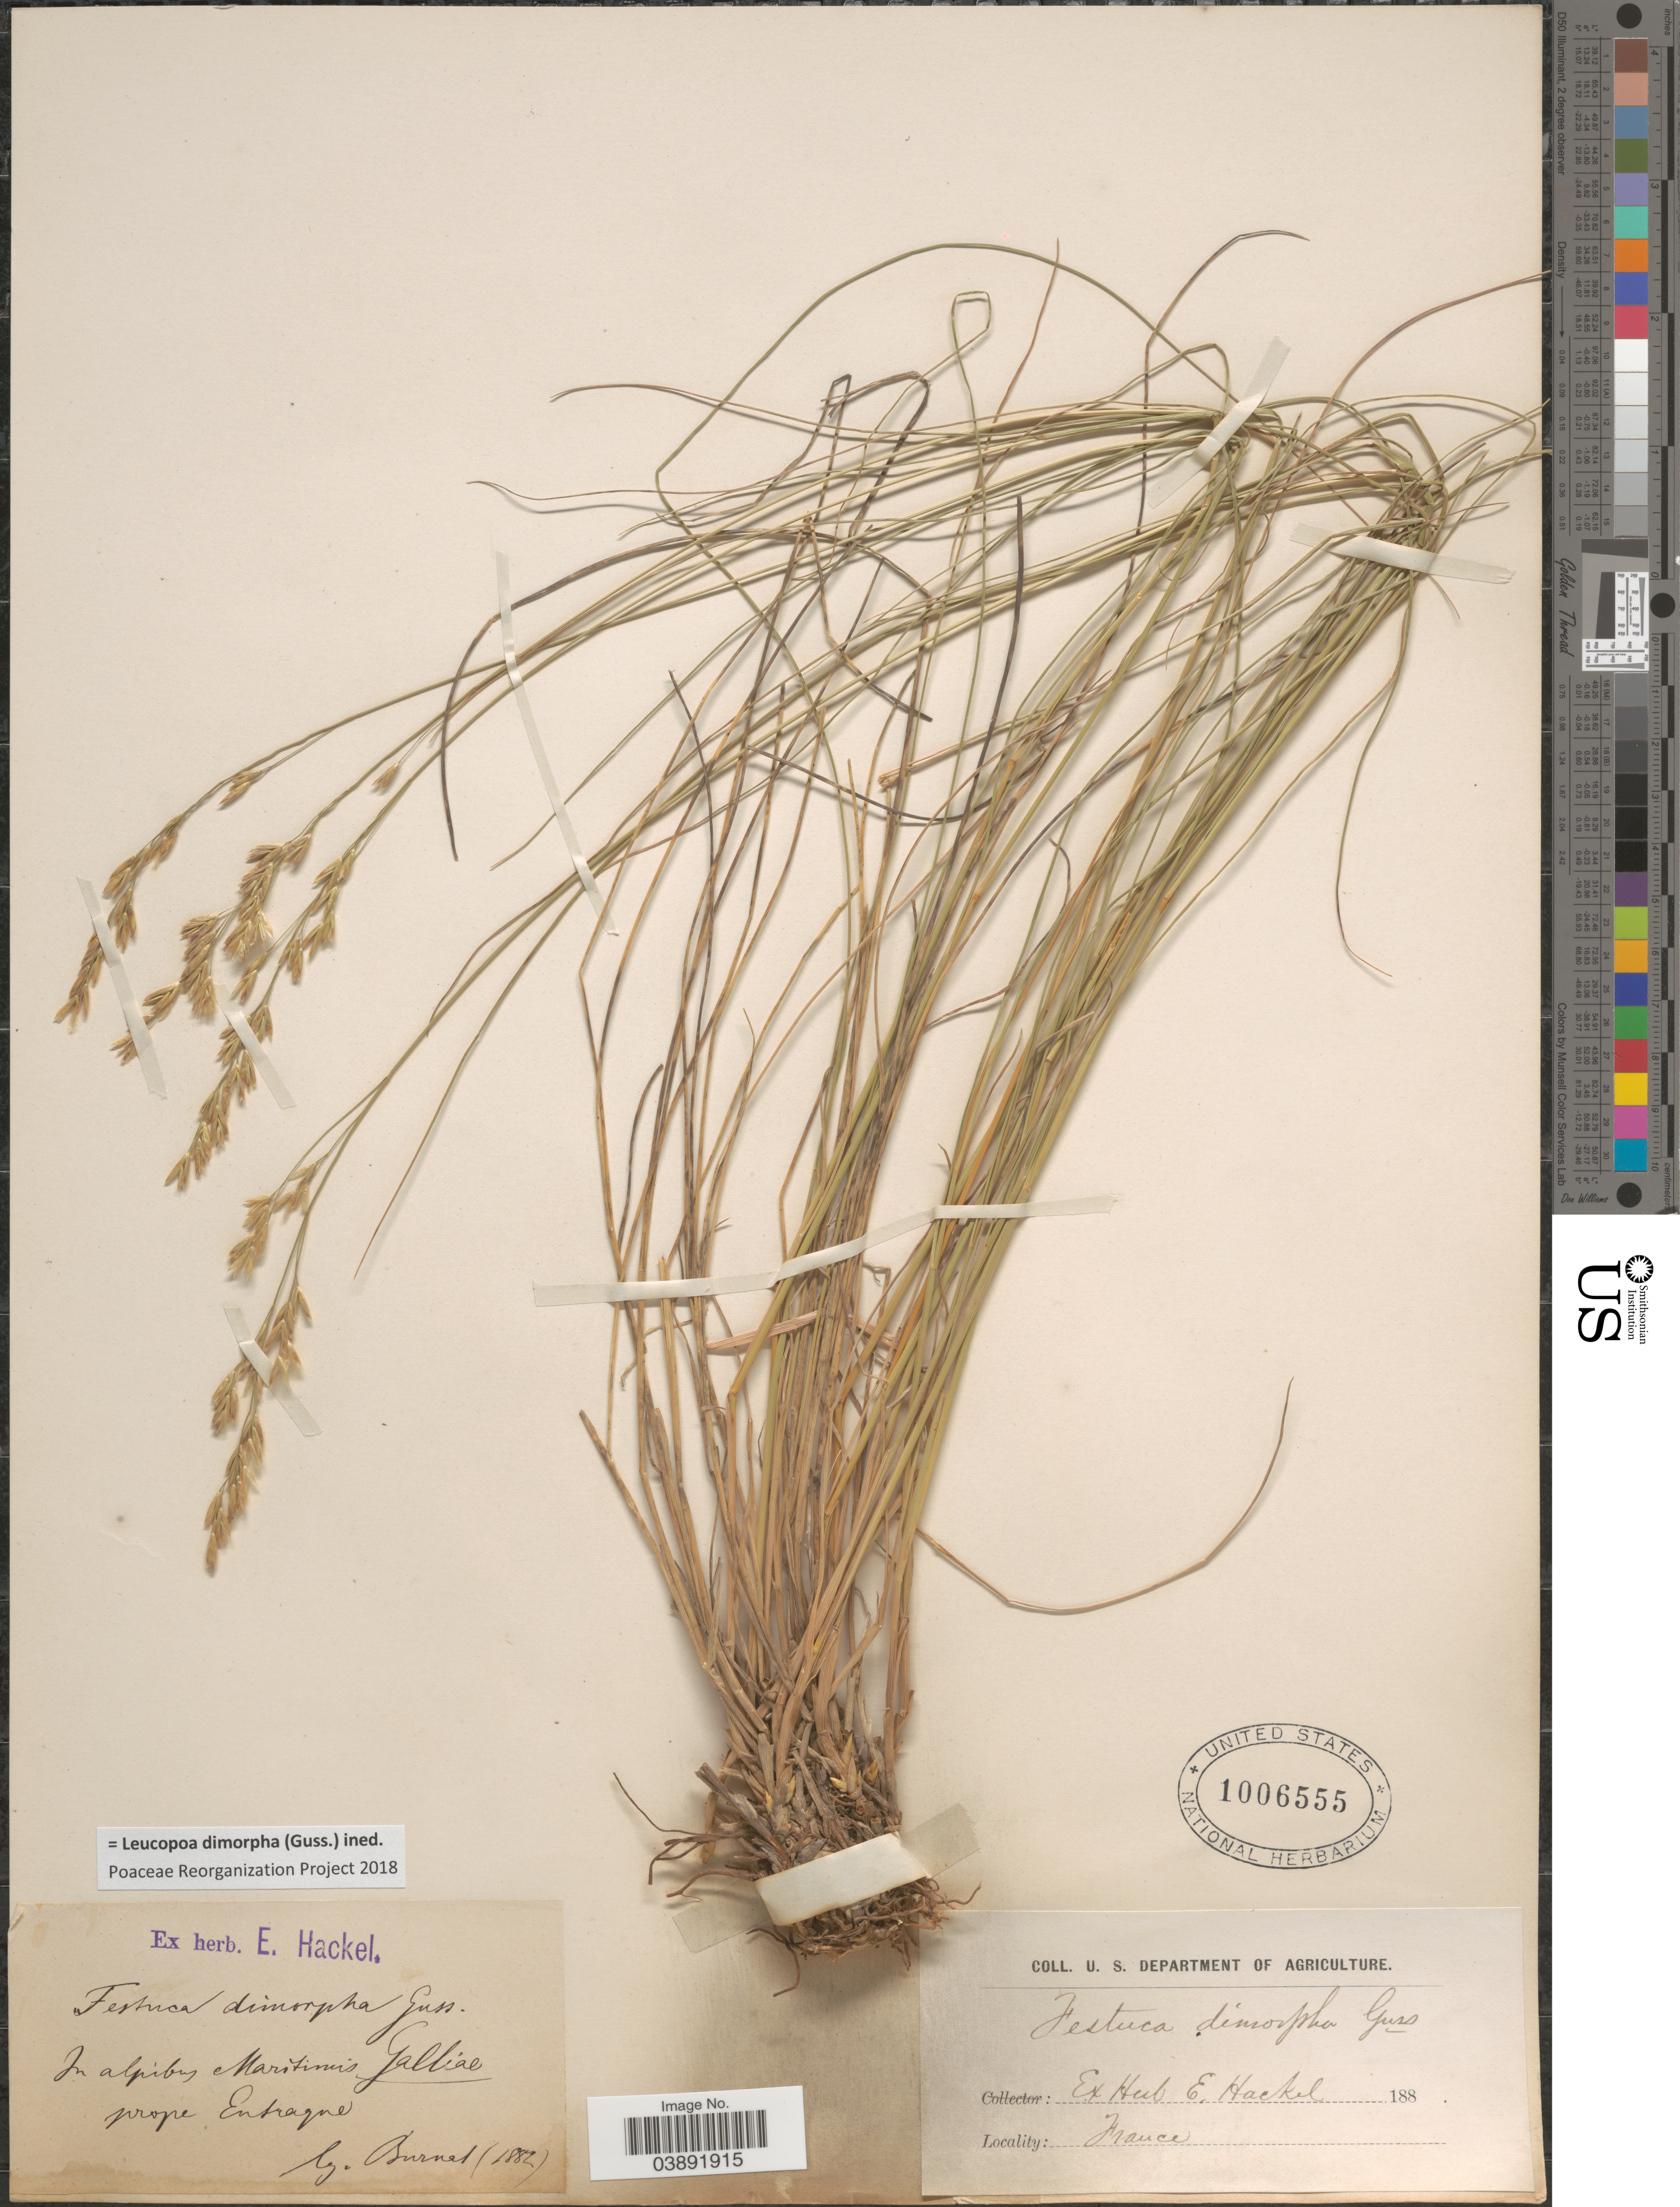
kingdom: Plantae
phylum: Tracheophyta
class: Liliopsida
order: Poales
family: Poaceae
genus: Leucopoa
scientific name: Leucopoa dimorpha ined.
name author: (Gussone)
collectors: Burnet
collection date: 1882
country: France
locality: In alpibus Maritimis Galliae prope Entraque.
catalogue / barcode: US 1006555